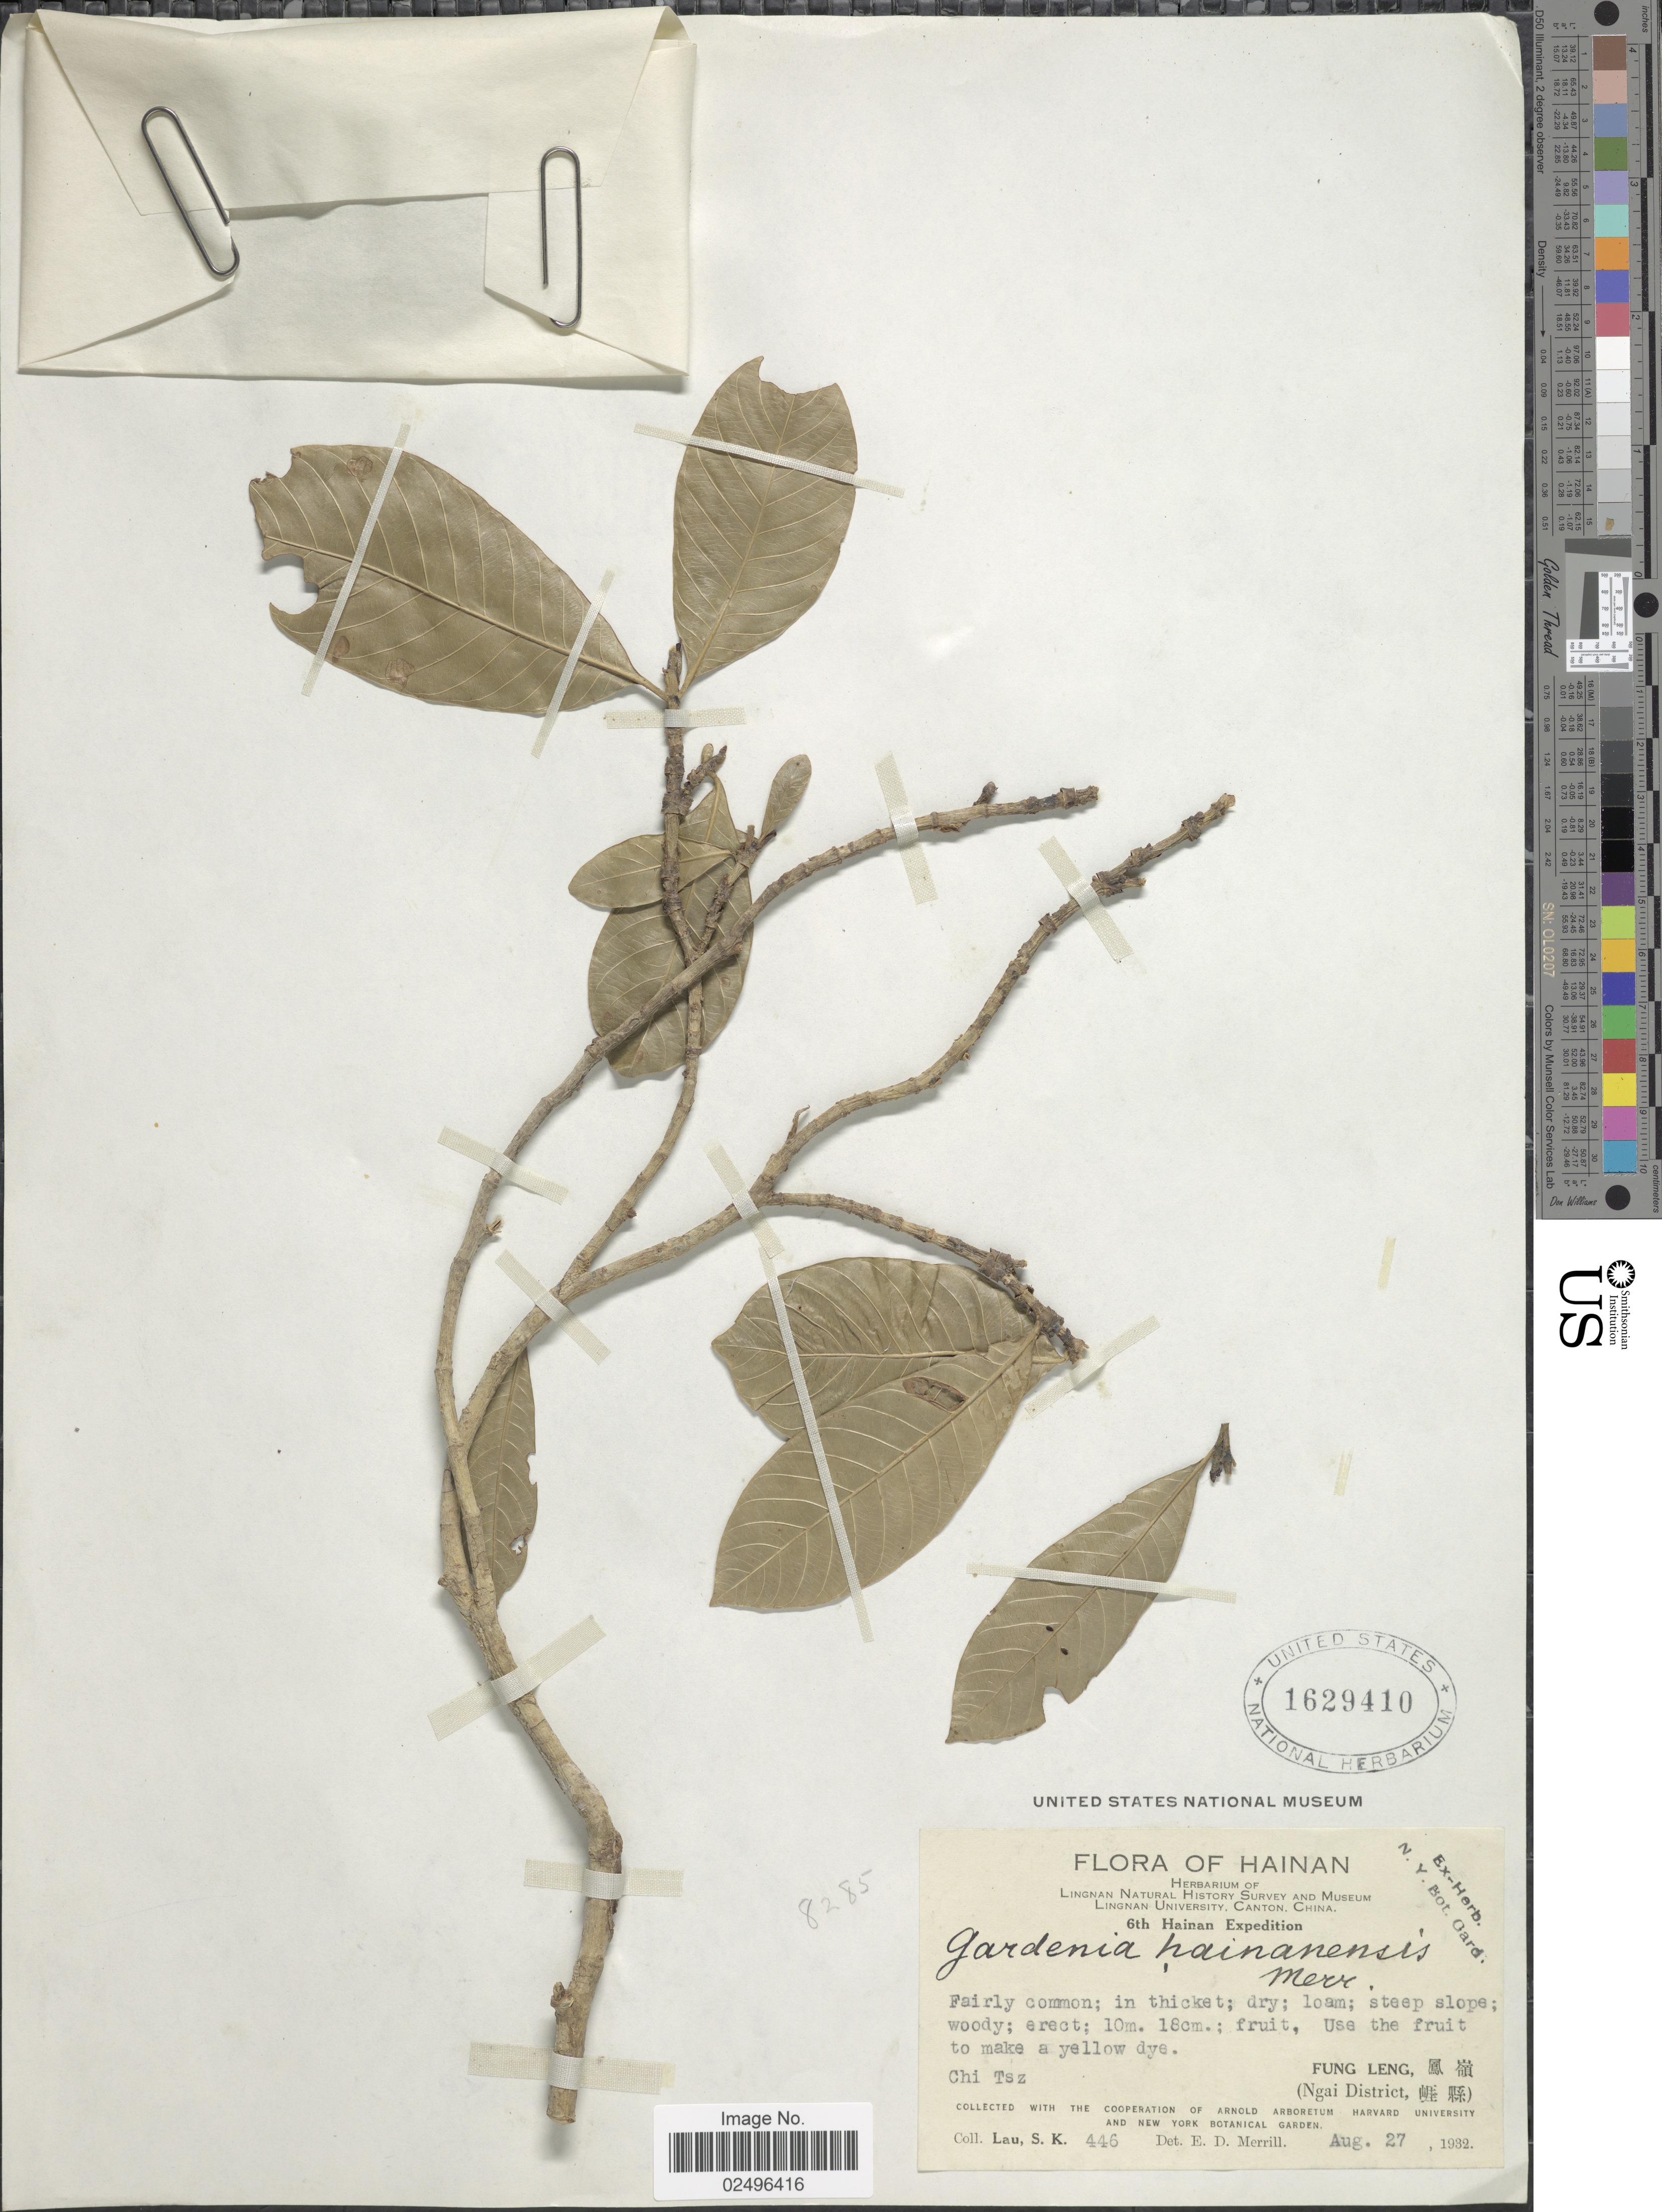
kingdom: Plantae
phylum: Tracheophyta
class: Magnoliopsida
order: Gentianales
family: Rubiaceae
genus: Gardenia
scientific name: Gardenia hainanensis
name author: Merr.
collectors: S. K. Lau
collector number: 446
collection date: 1932-08-27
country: China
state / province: Hainan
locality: HainanFung Leng (Ngai District)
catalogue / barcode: US 1629410